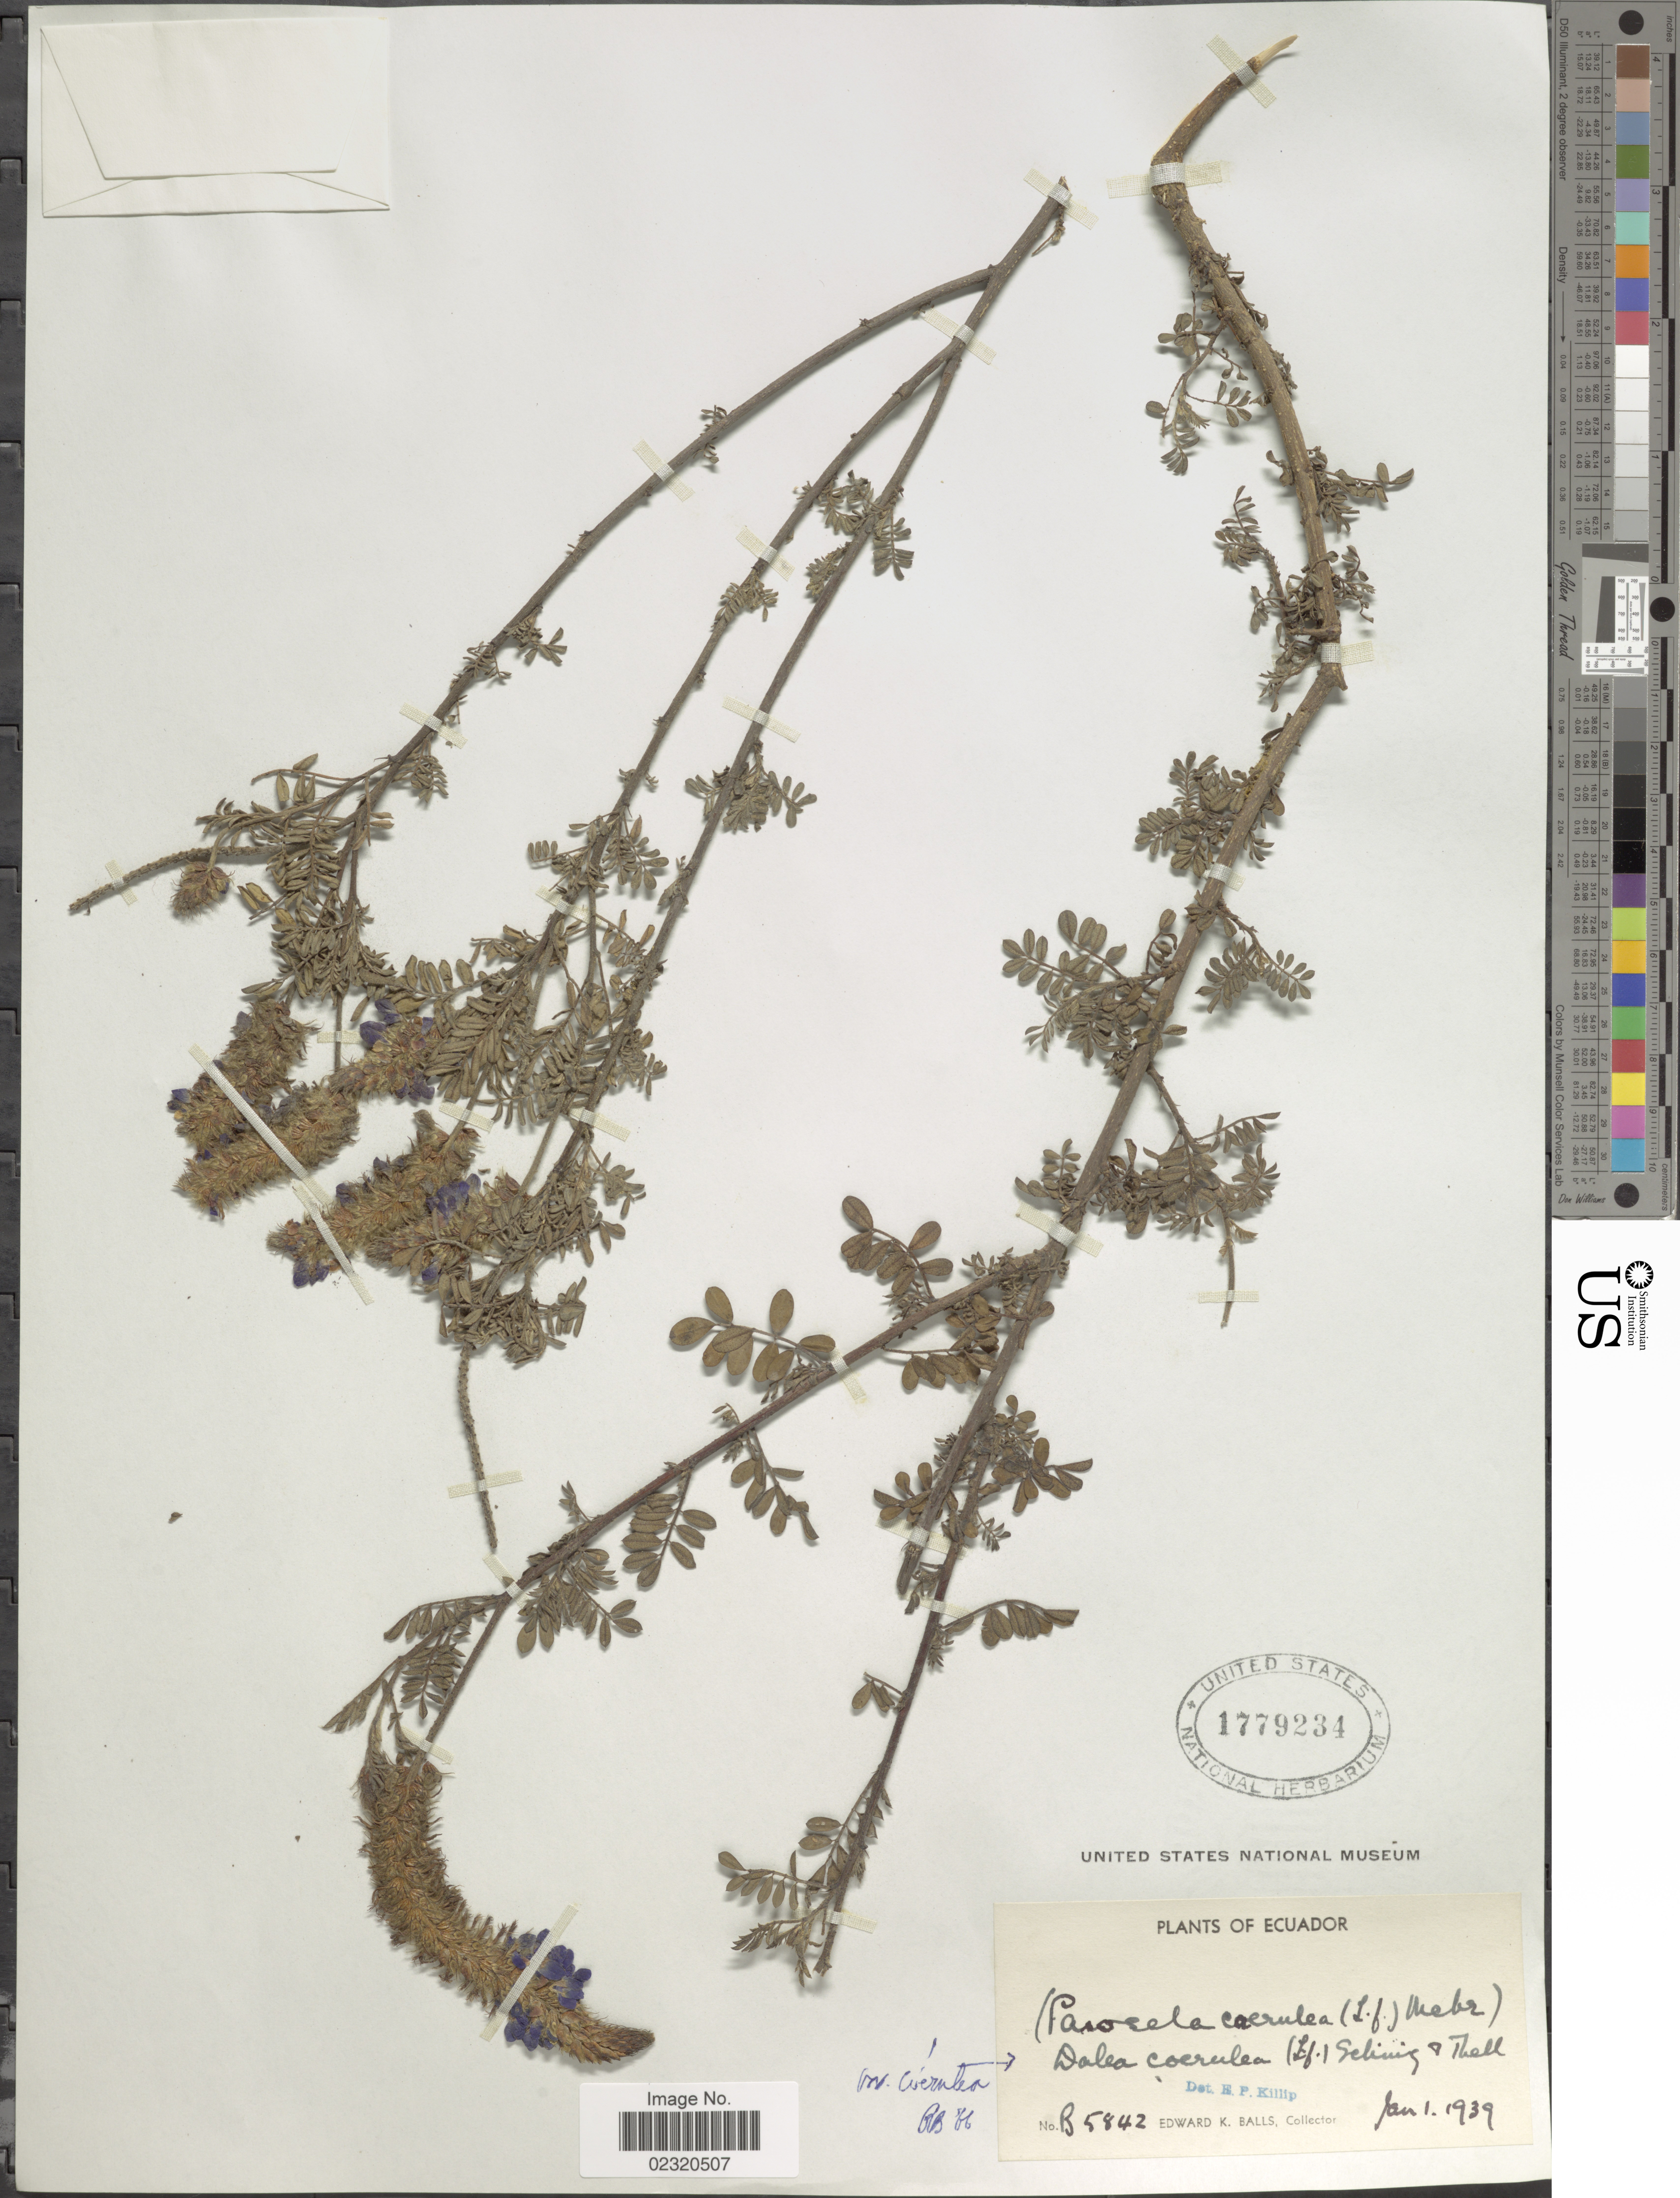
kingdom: Plantae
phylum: Tracheophyta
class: Magnoliopsida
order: Fabales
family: Fabaceae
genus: Dalea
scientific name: Dalea coerulea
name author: (L. f.) Schinz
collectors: E. K. Balls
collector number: B5842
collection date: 1939-01-01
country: Ecuador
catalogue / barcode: US 1779234